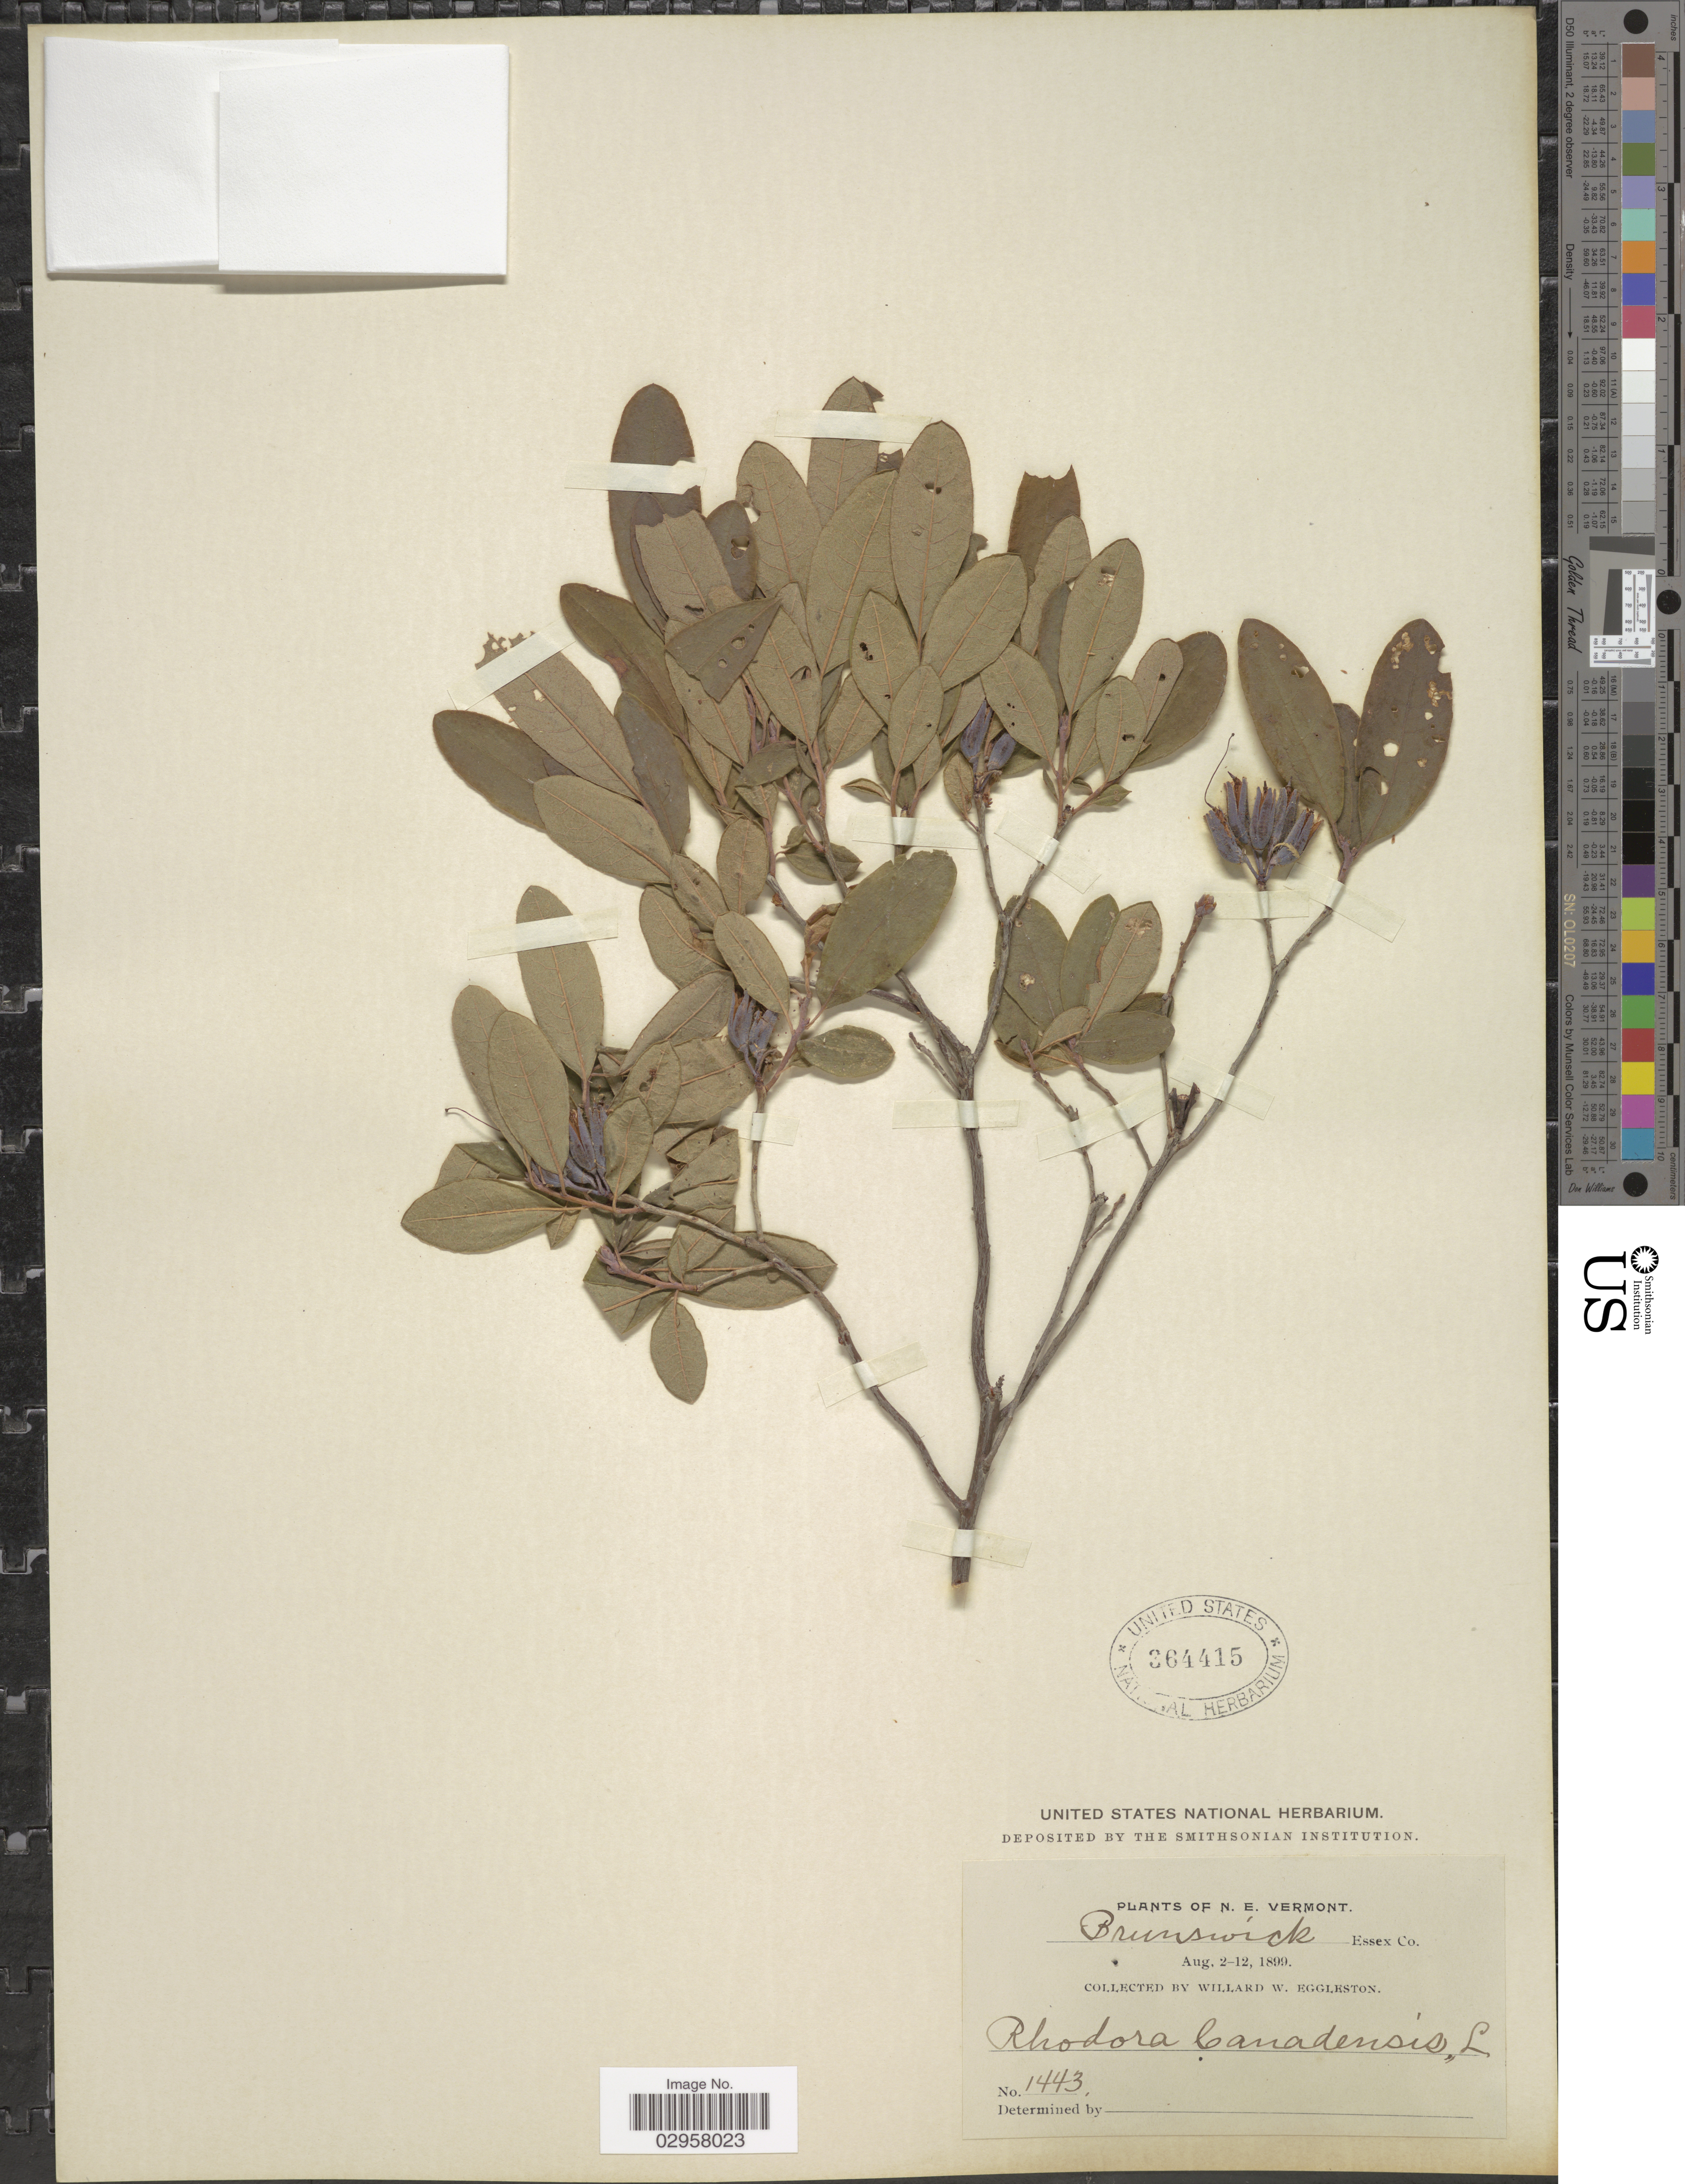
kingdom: Plantae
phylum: Tracheophyta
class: Magnoliopsida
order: Ericales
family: Ericaceae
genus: Rhododendron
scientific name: Rhododendron canadense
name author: (L.) Torr.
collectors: W. W. Eggleston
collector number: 1443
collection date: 1899-08-02/1899-08-12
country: United States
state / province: Vermont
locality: N.E. Vermont. Brunswick Essex Co.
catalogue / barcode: US 364415